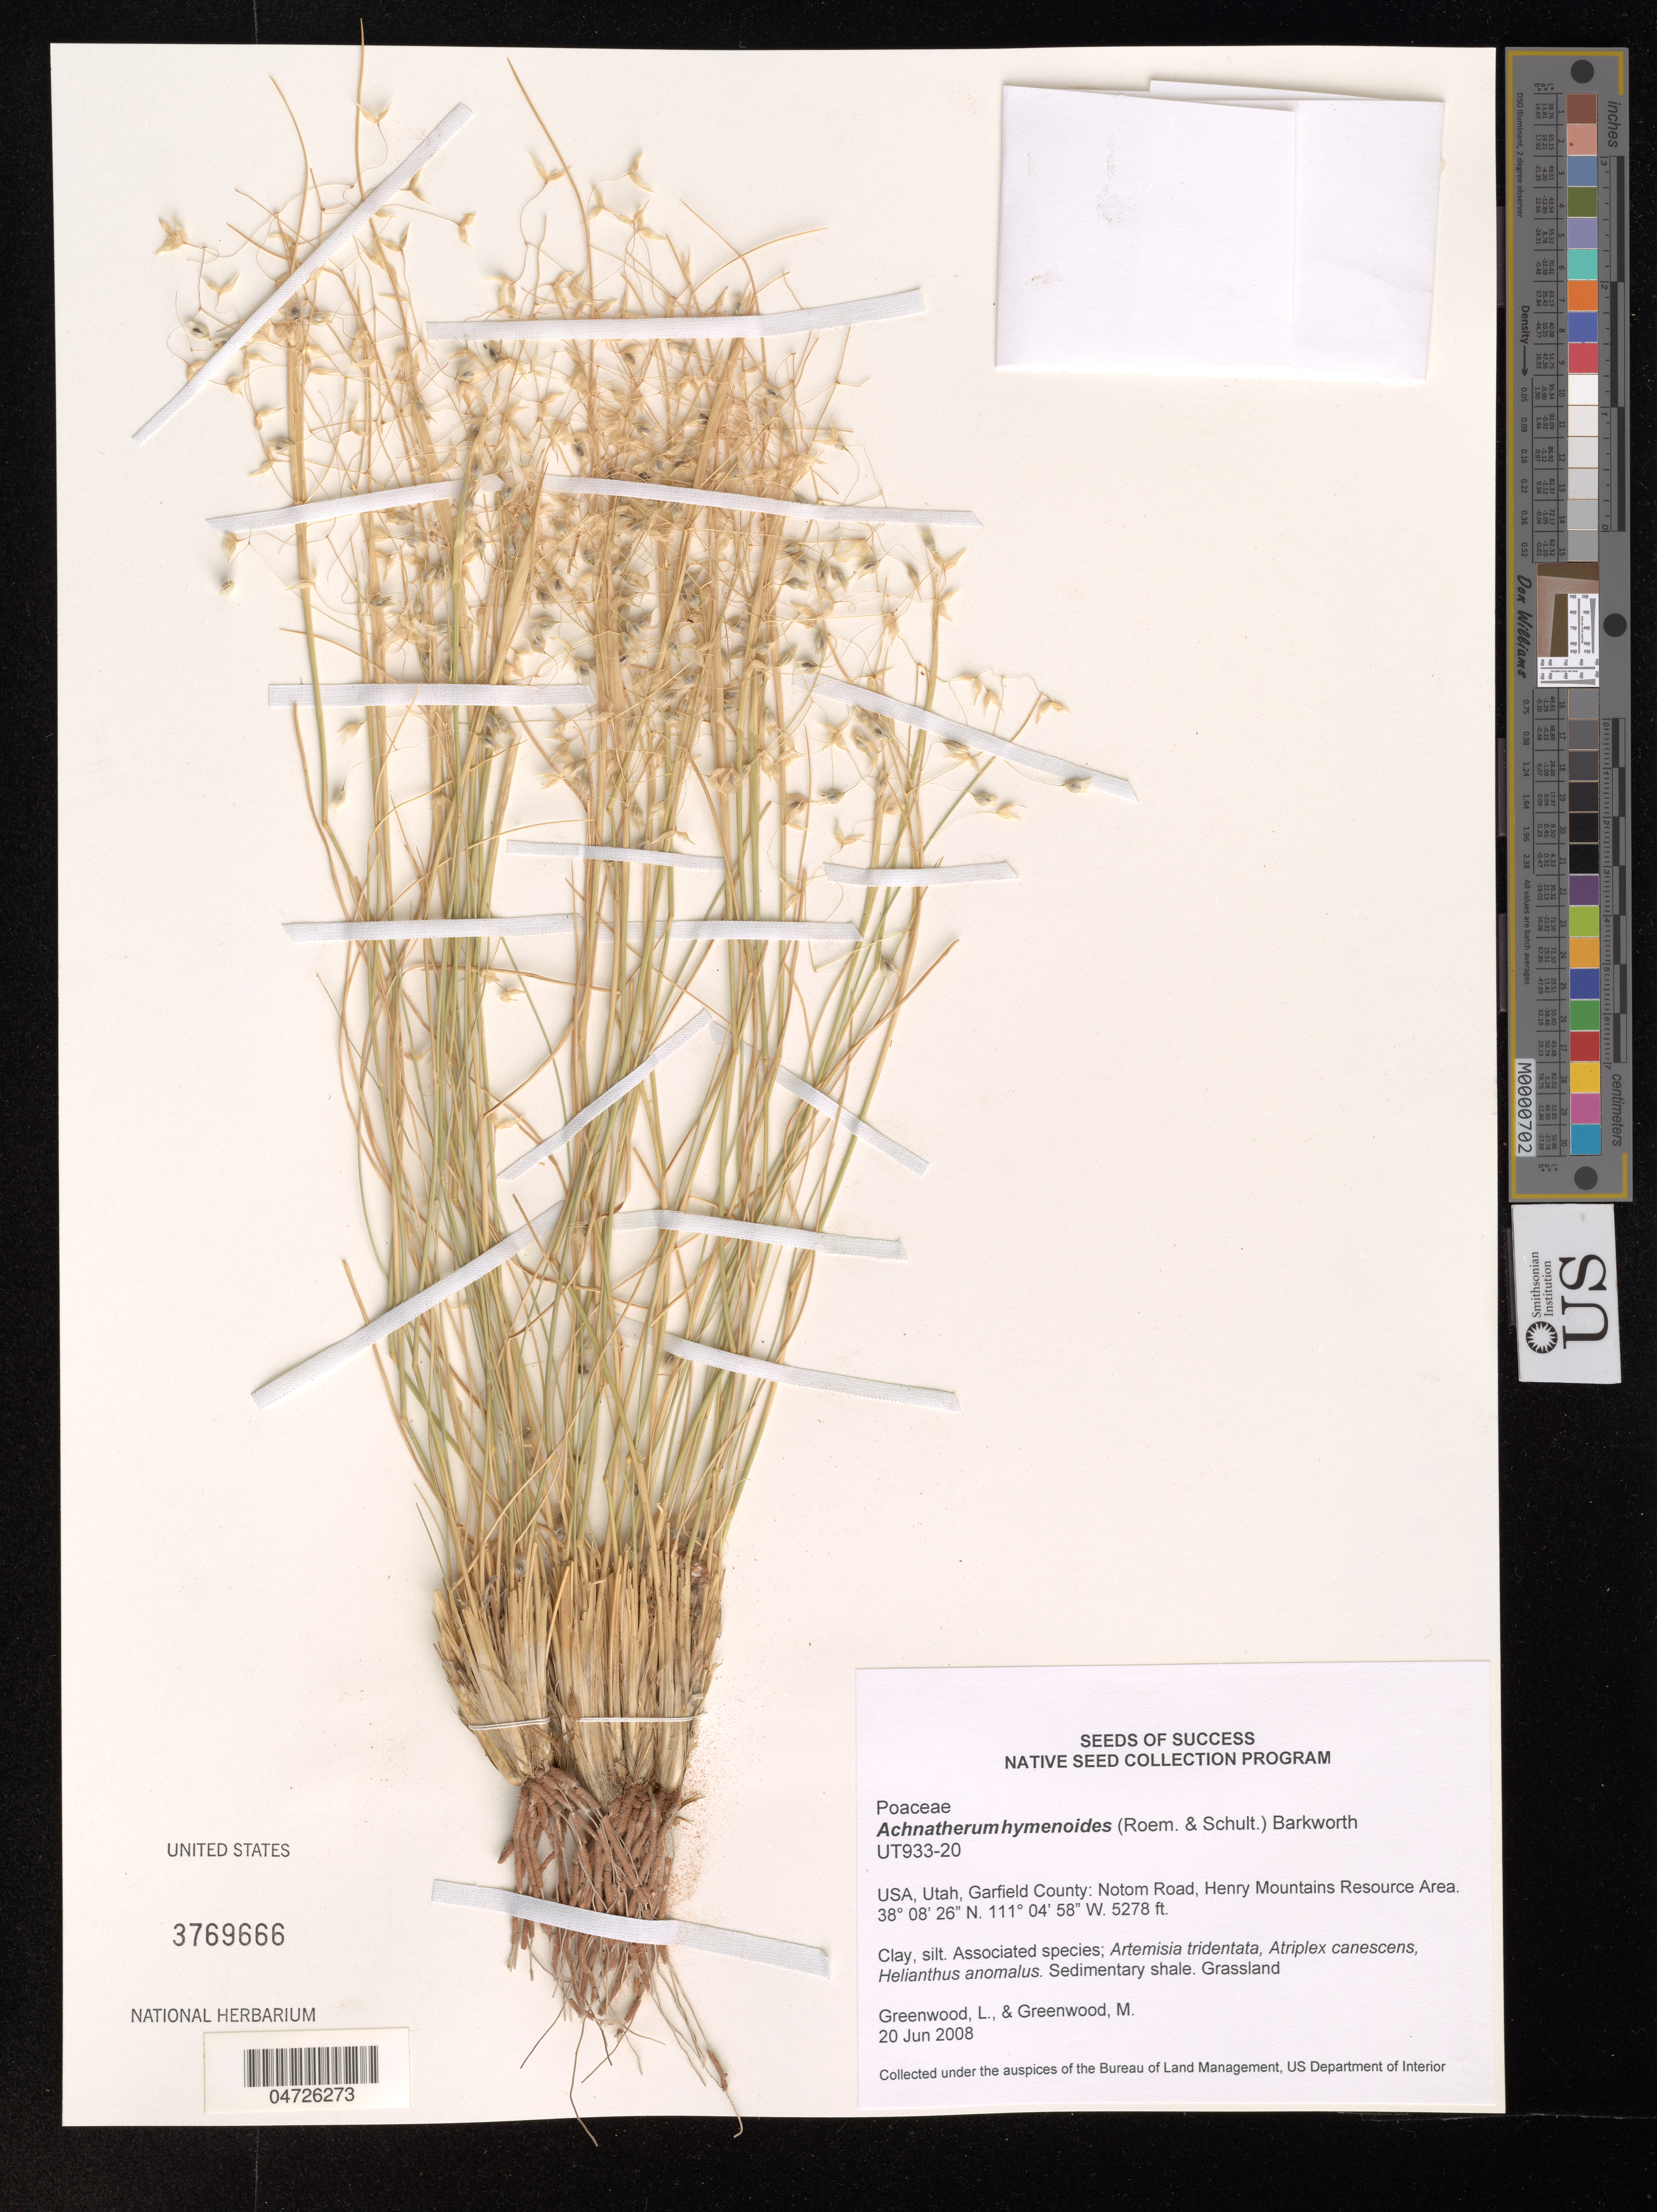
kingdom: Plantae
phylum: Tracheophyta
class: Liliopsida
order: Poales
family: Poaceae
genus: Achnatherum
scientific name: Achnatherum hymenoides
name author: (Roem. & Schult.) Barkworth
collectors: L. Greenwood & Greenwood, M.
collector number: UT933-20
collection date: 2008-06-20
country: United States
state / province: Utah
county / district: Garfield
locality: Garfield County: Notom Road, Henry Mountains Resource Area.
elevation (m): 1609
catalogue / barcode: US 3769666